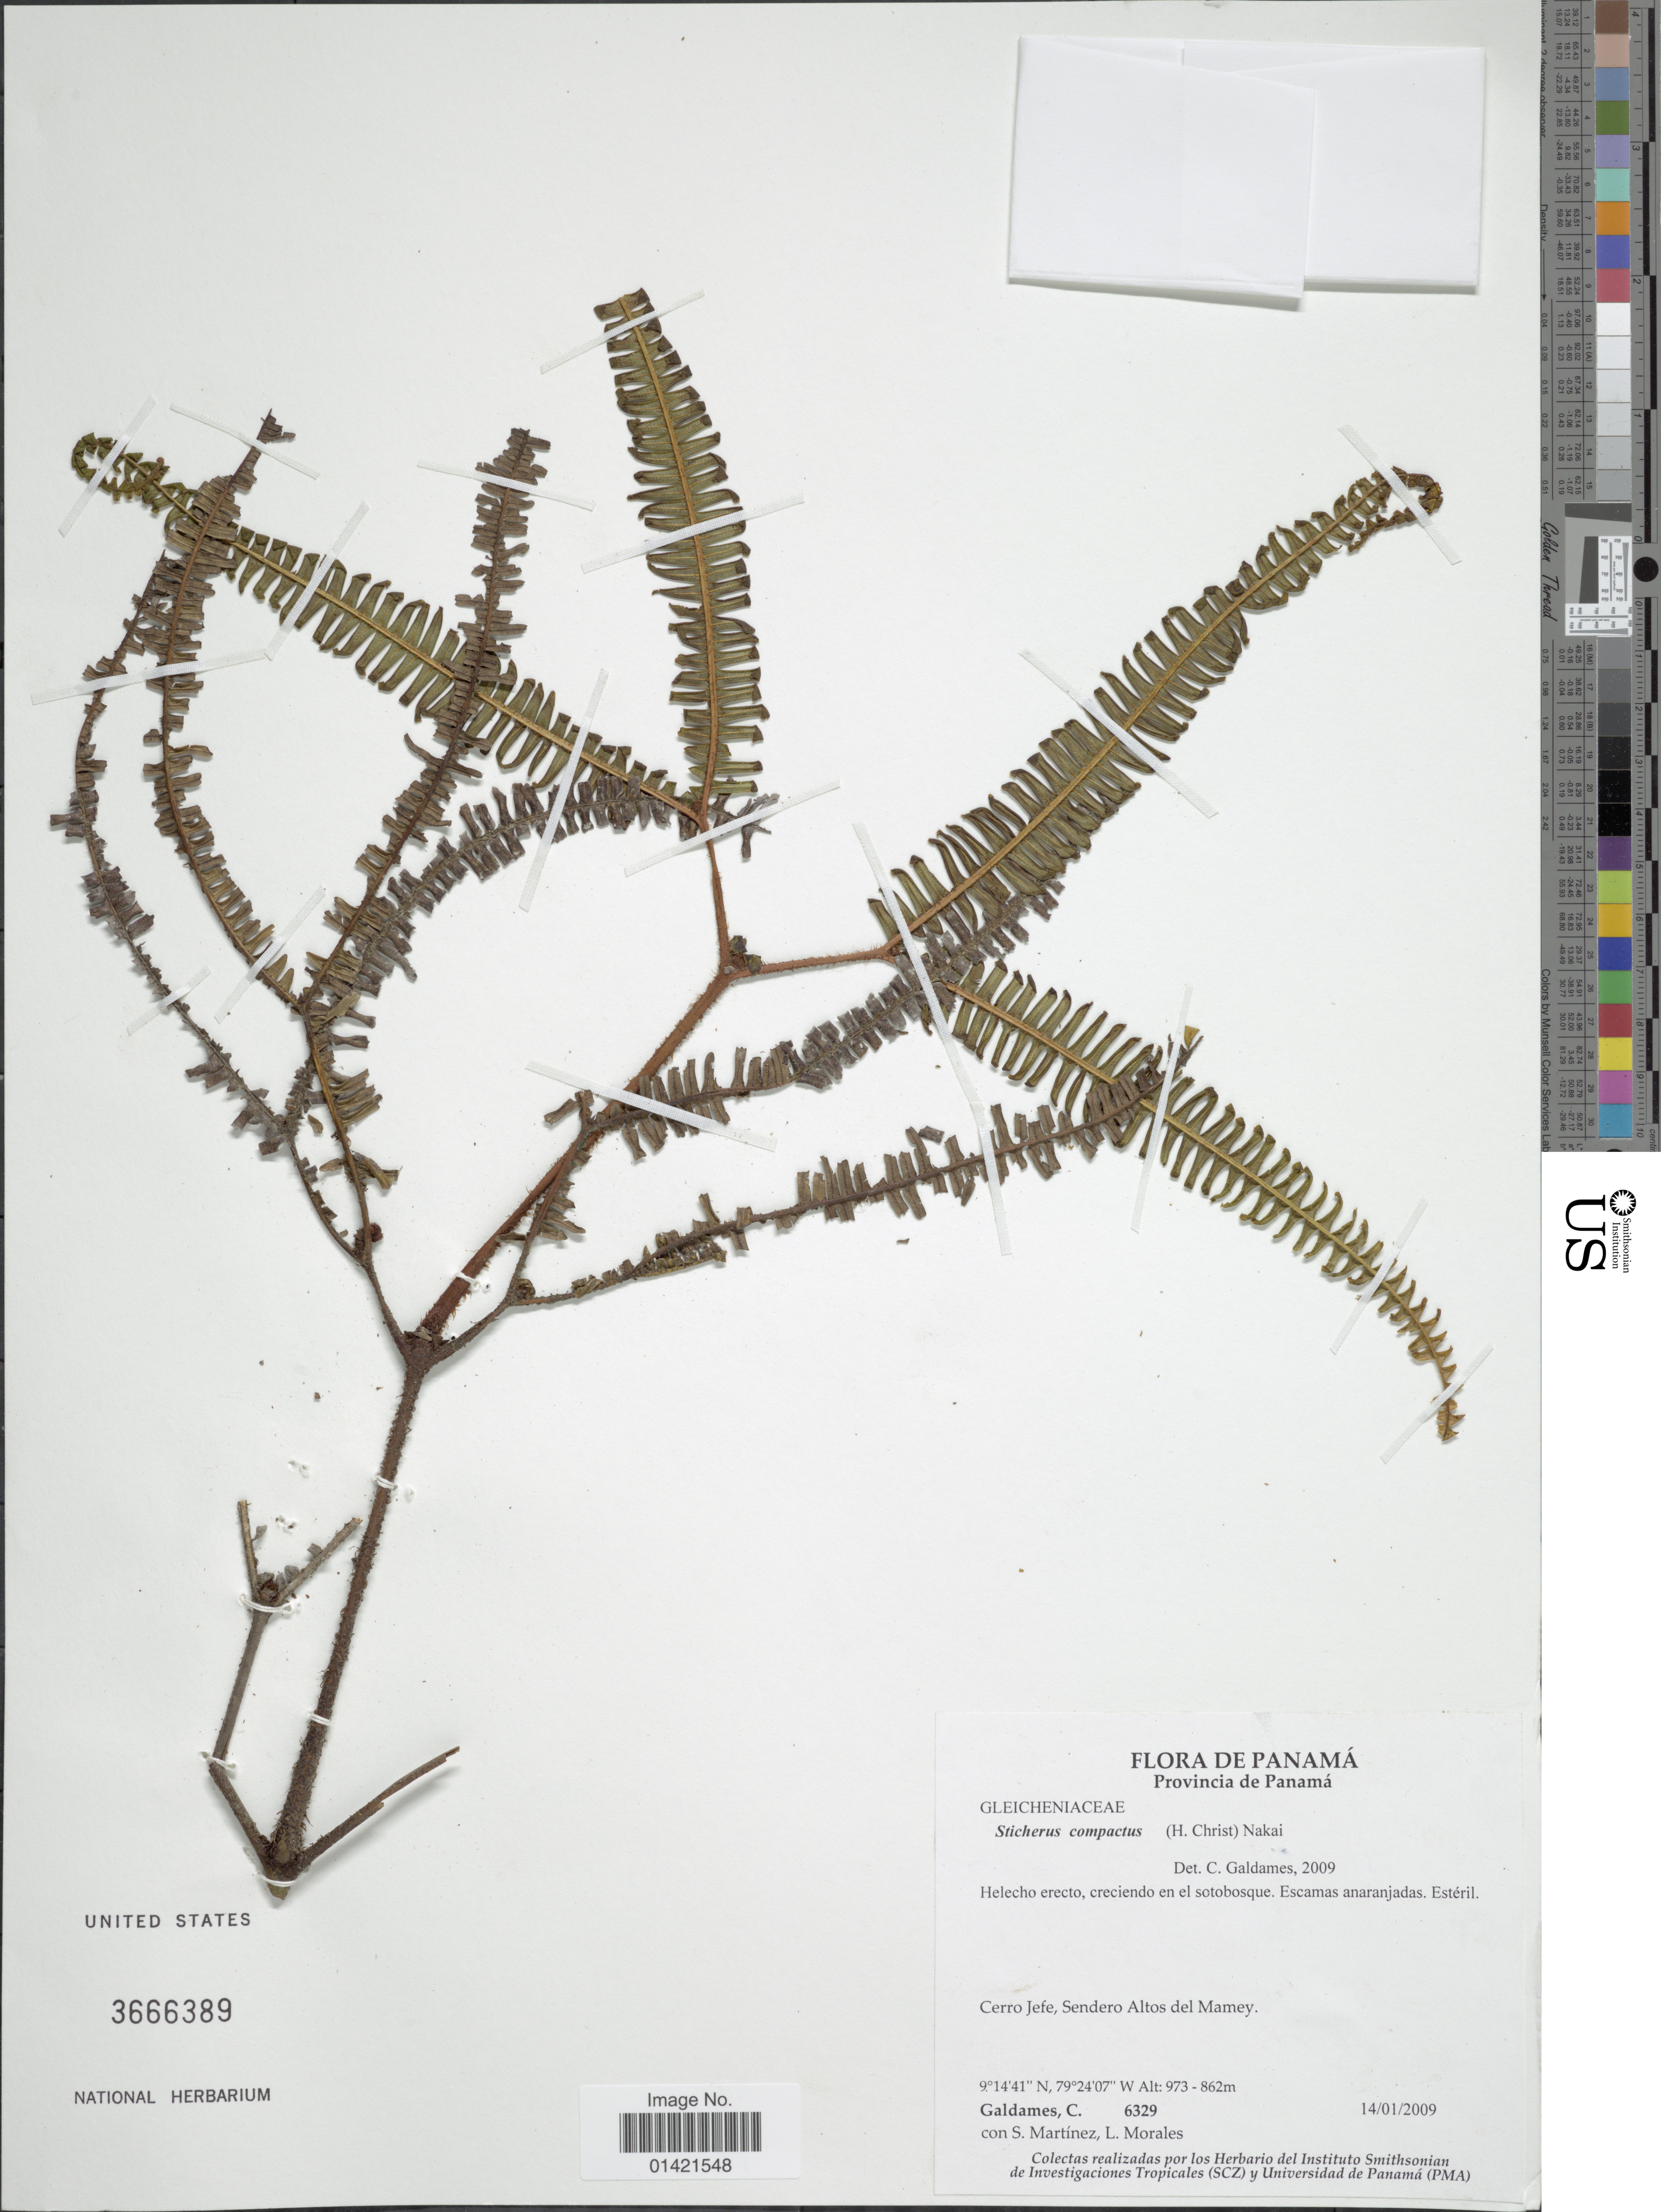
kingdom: Plantae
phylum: Tracheophyta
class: Polypodiopsida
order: Gleicheniales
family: Gleicheniaceae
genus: Sticherus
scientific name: Sticherus compactus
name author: (Christ) Nakai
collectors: C. Galdames, S. Martinez & L. Morales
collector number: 6329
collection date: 2009-01-14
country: Panama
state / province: Panamá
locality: Provincia de Panama. Cerro Jefe, Sendero Altos del Mamey.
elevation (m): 862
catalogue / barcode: US 3666389